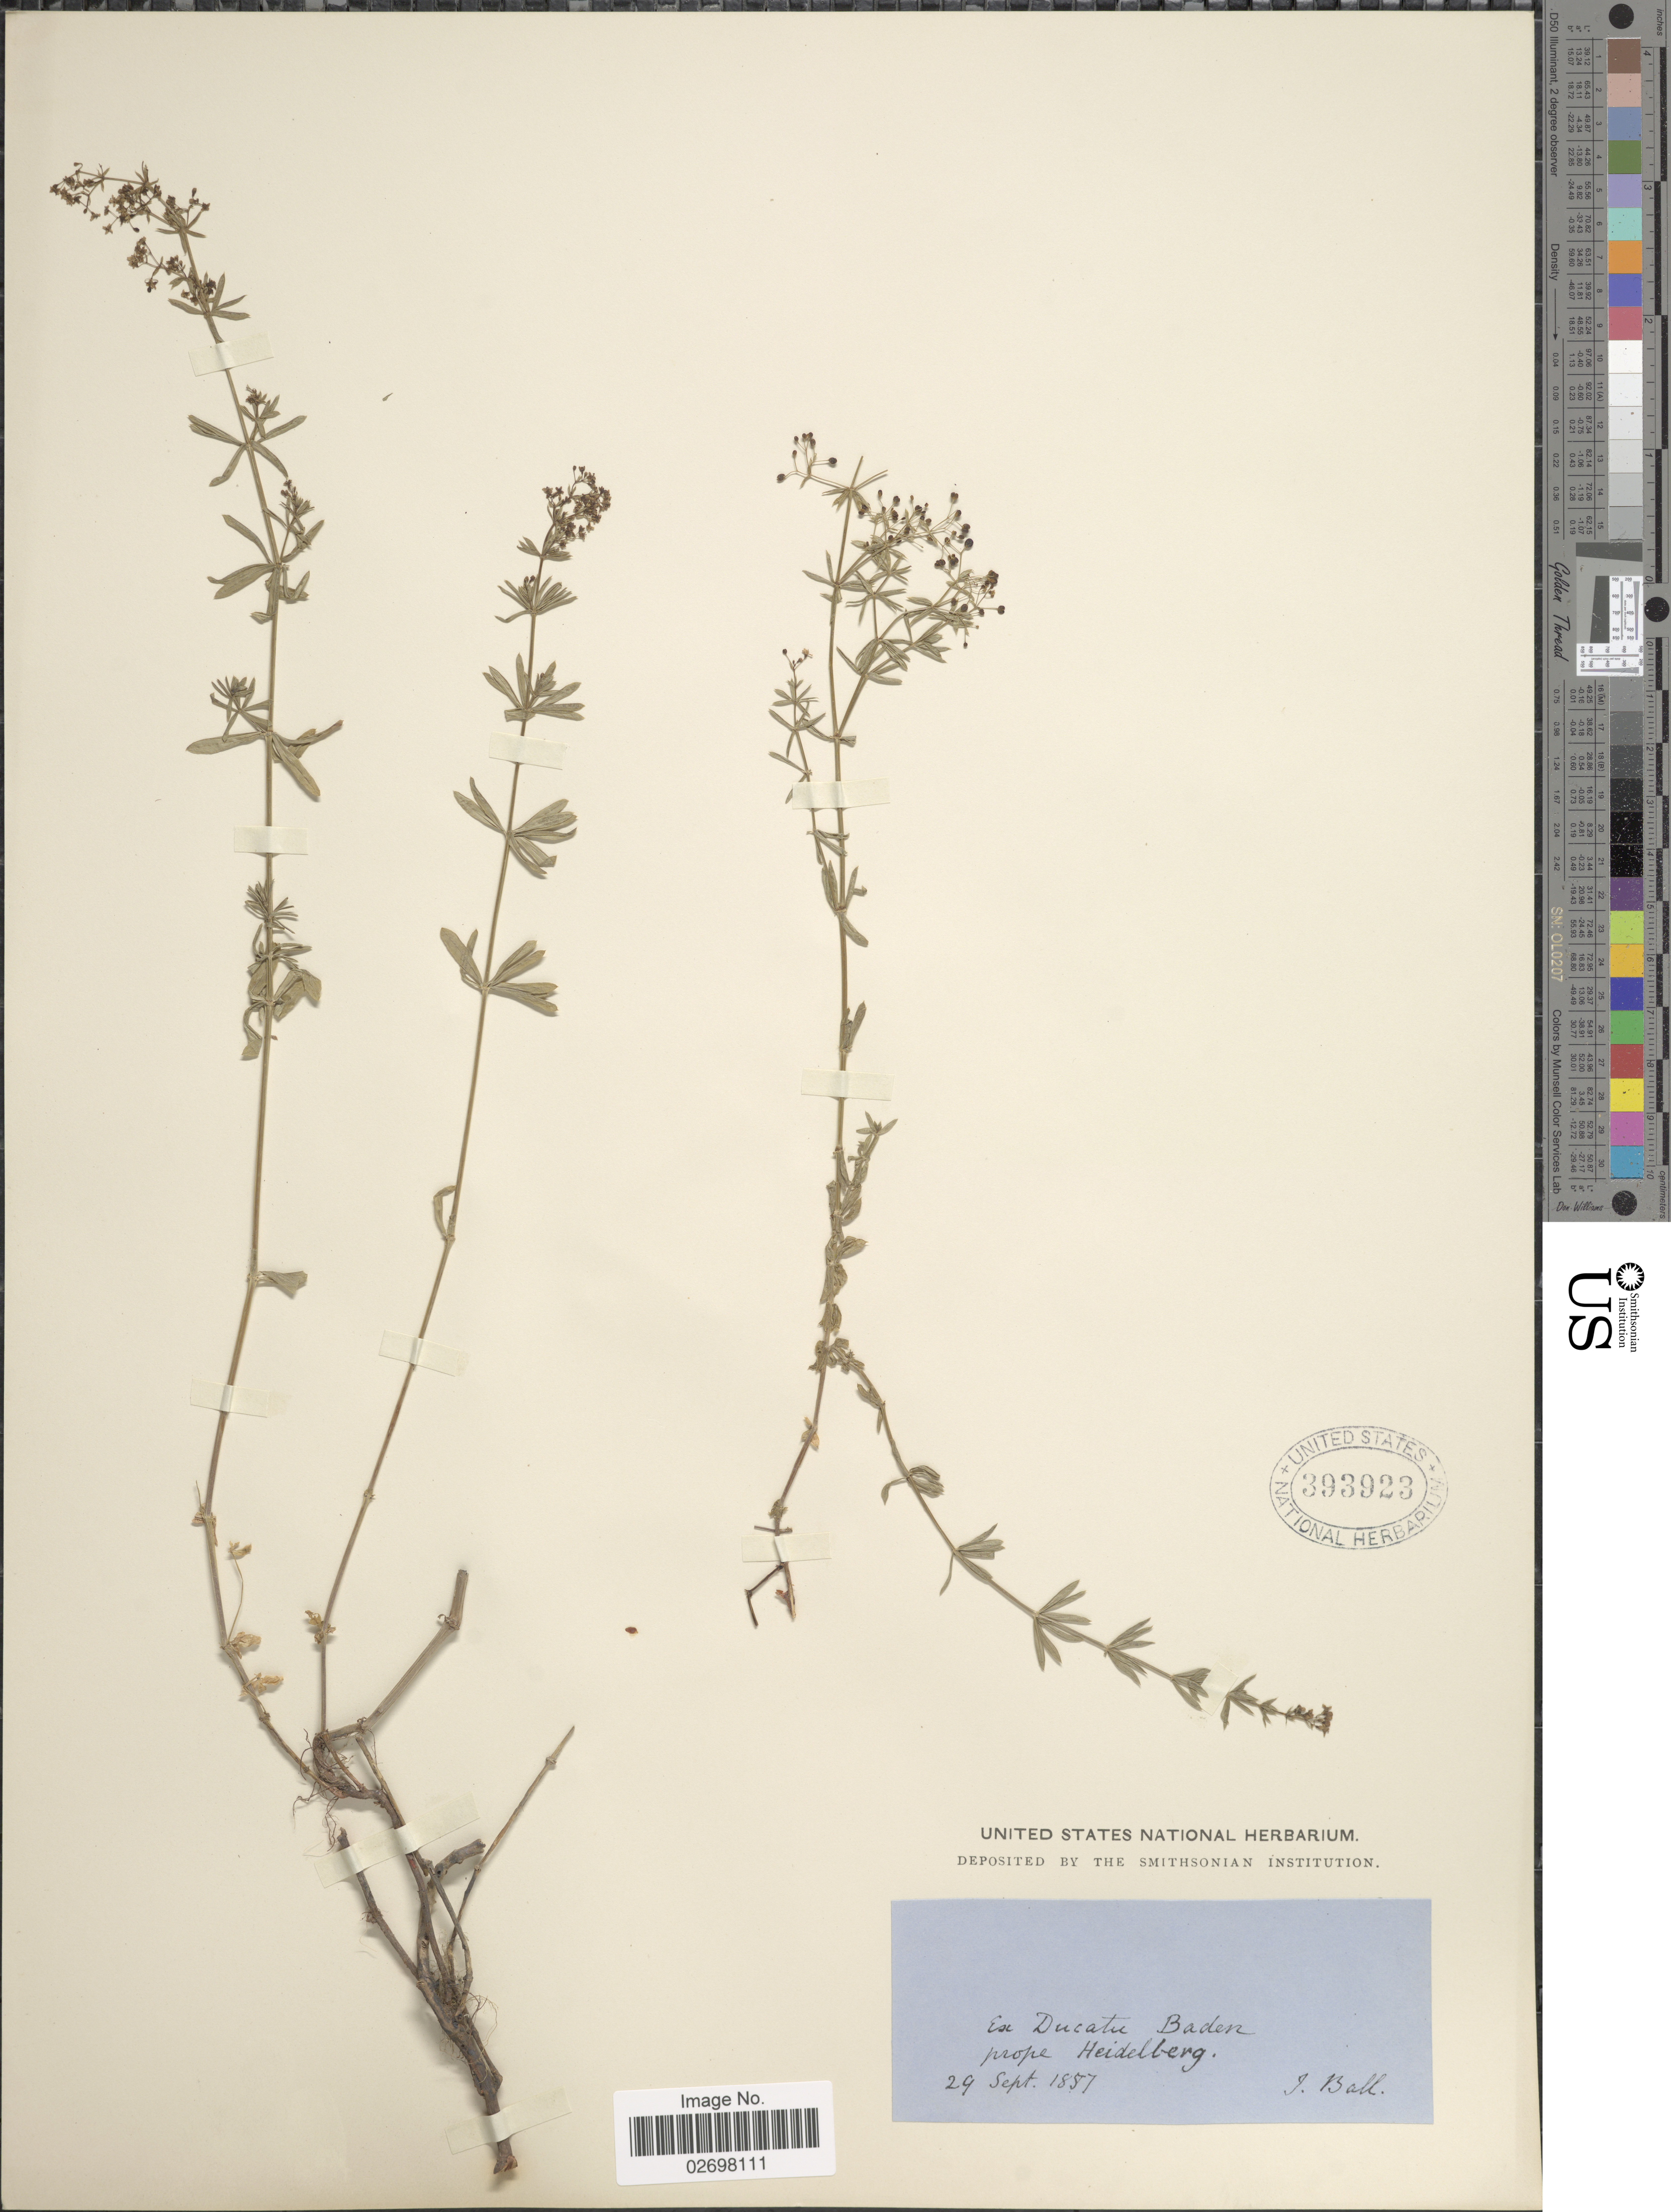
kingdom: Plantae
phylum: Tracheophyta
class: Magnoliopsida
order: Gentianales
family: Rubiaceae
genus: Galium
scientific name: Galium sp.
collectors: J. Ball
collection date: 1857-09-29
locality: Ducatu Baden prope Heidelberg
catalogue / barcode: US 393923